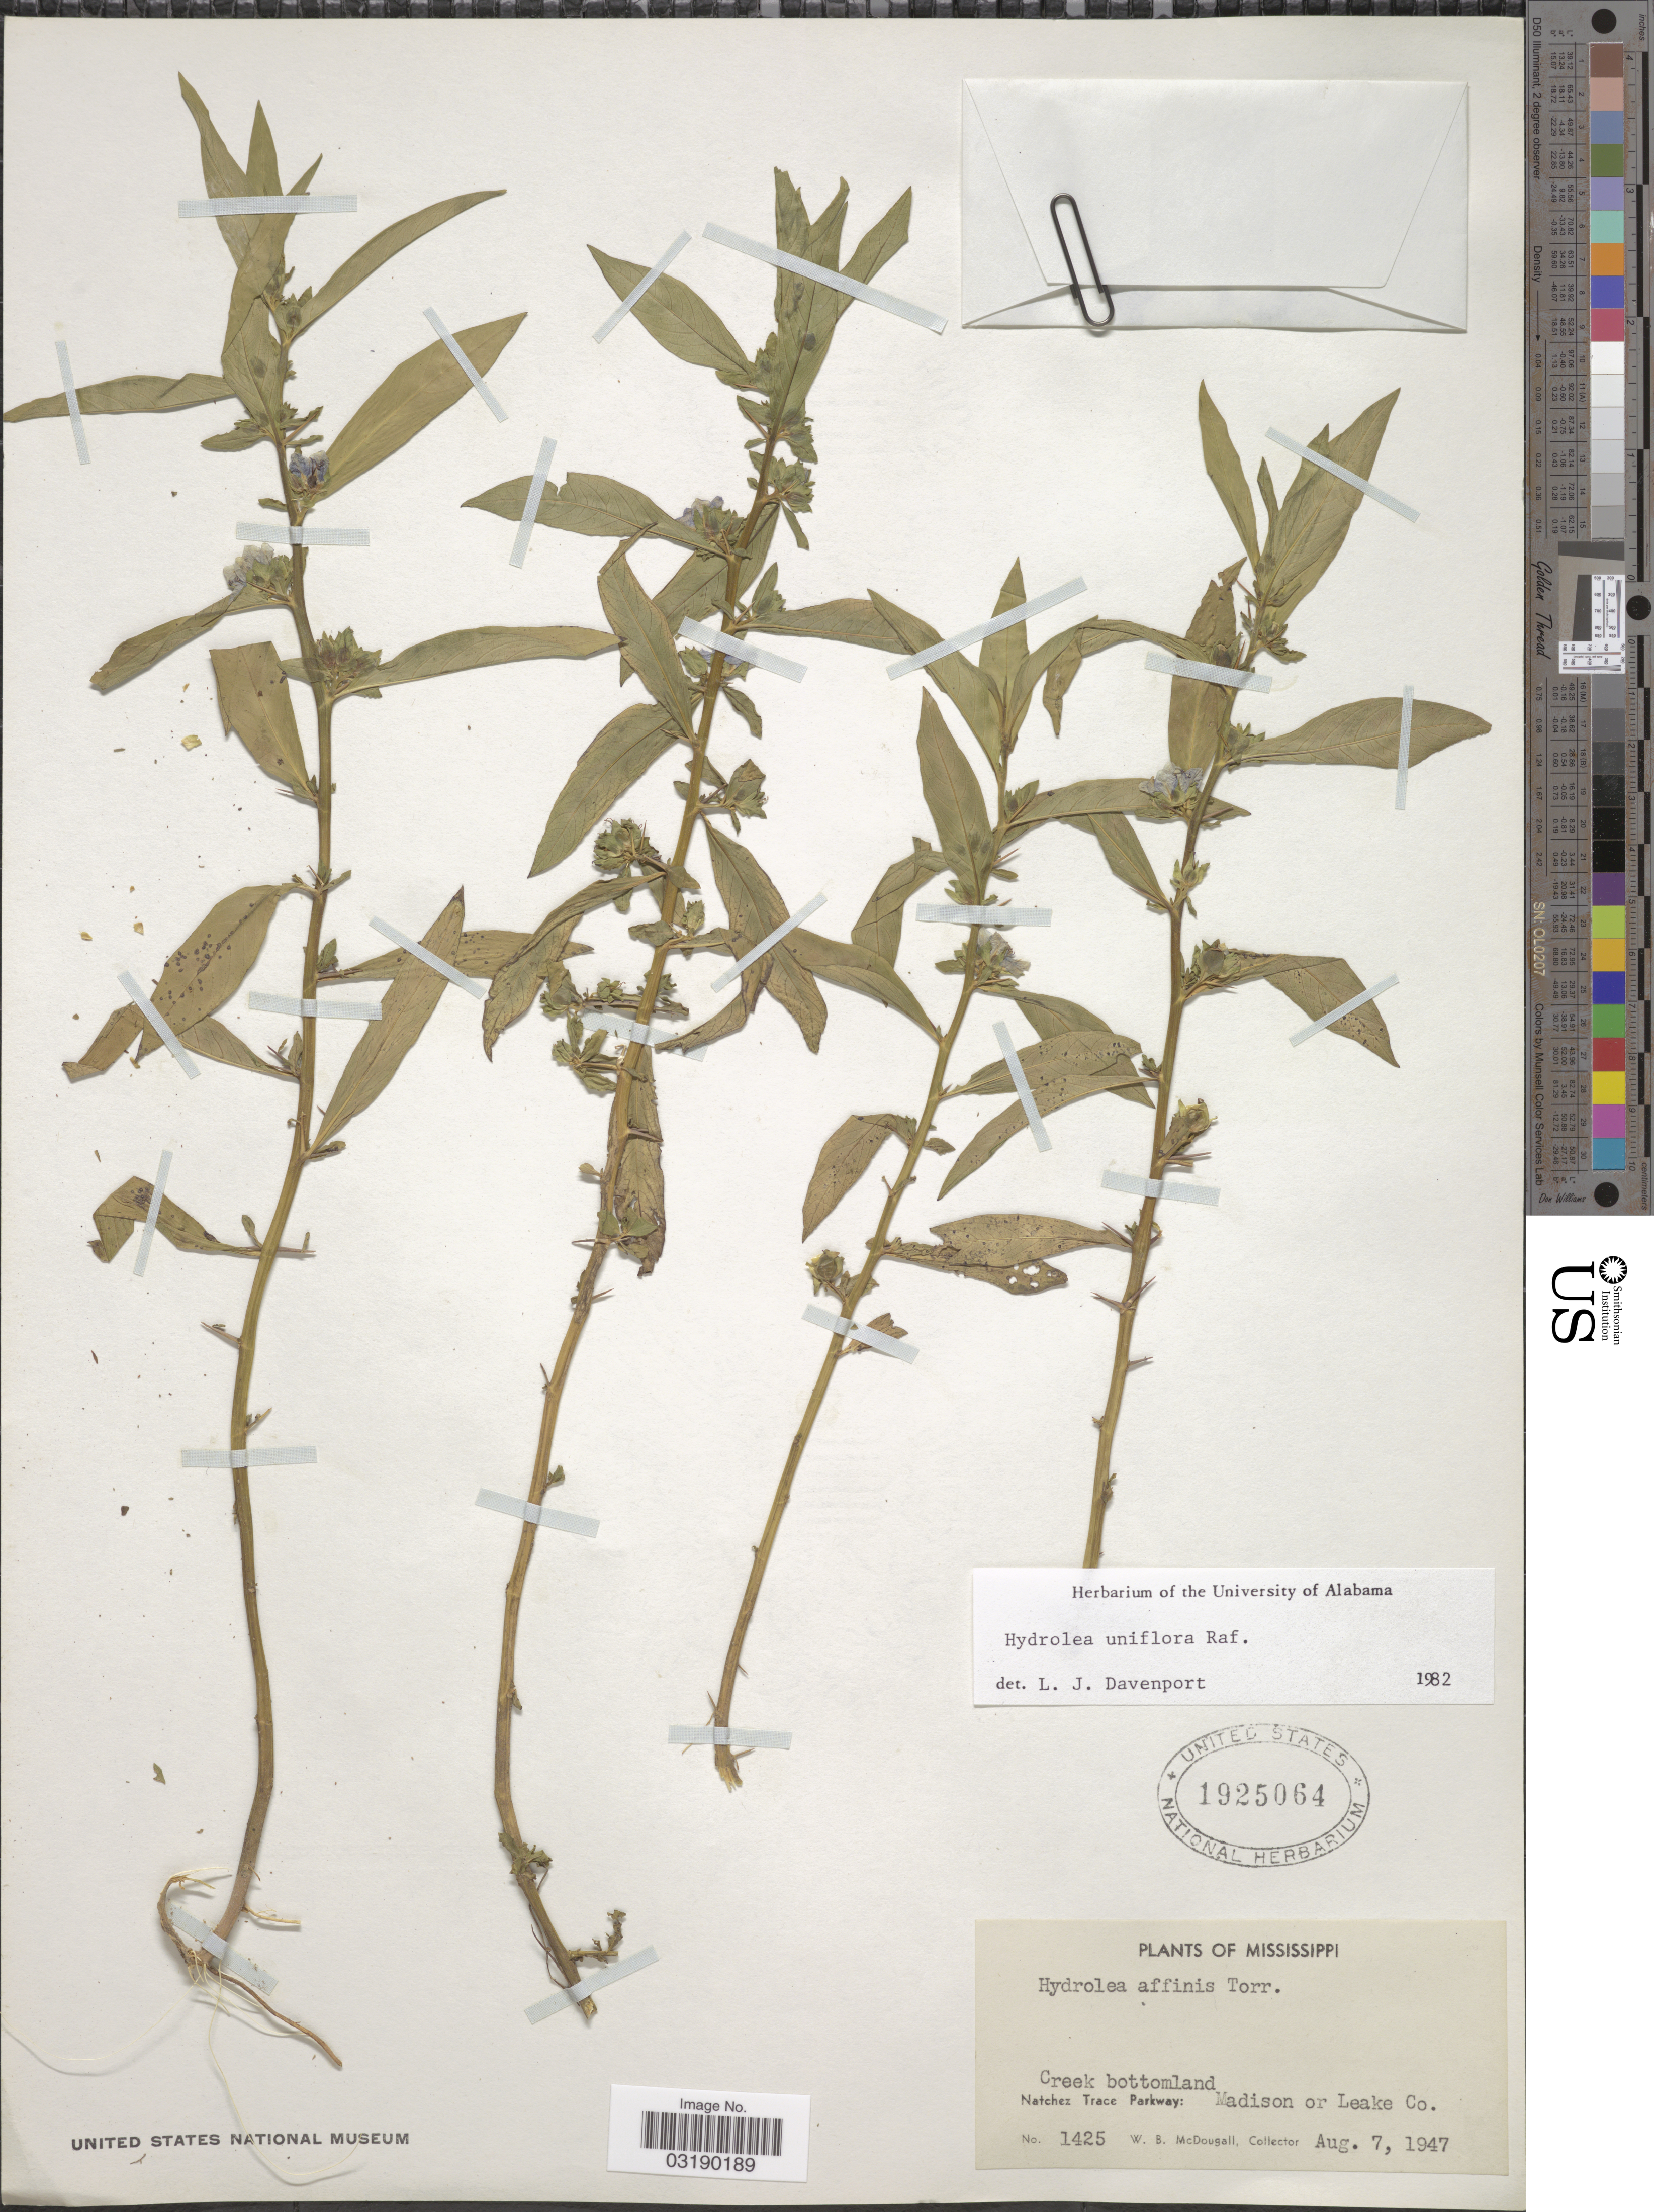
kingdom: Plantae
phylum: Tracheophyta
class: Magnoliopsida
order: Solanales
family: Hydroleaceae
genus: Hydrolea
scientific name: Hydrolea uniflora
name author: Raf.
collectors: W. B. McDougall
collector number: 1425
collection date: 1947-08-07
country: United States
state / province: Mississippi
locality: Creek bottomland. Natchez Trace Parkway: Madison or Leake Co.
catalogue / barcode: US 1925064